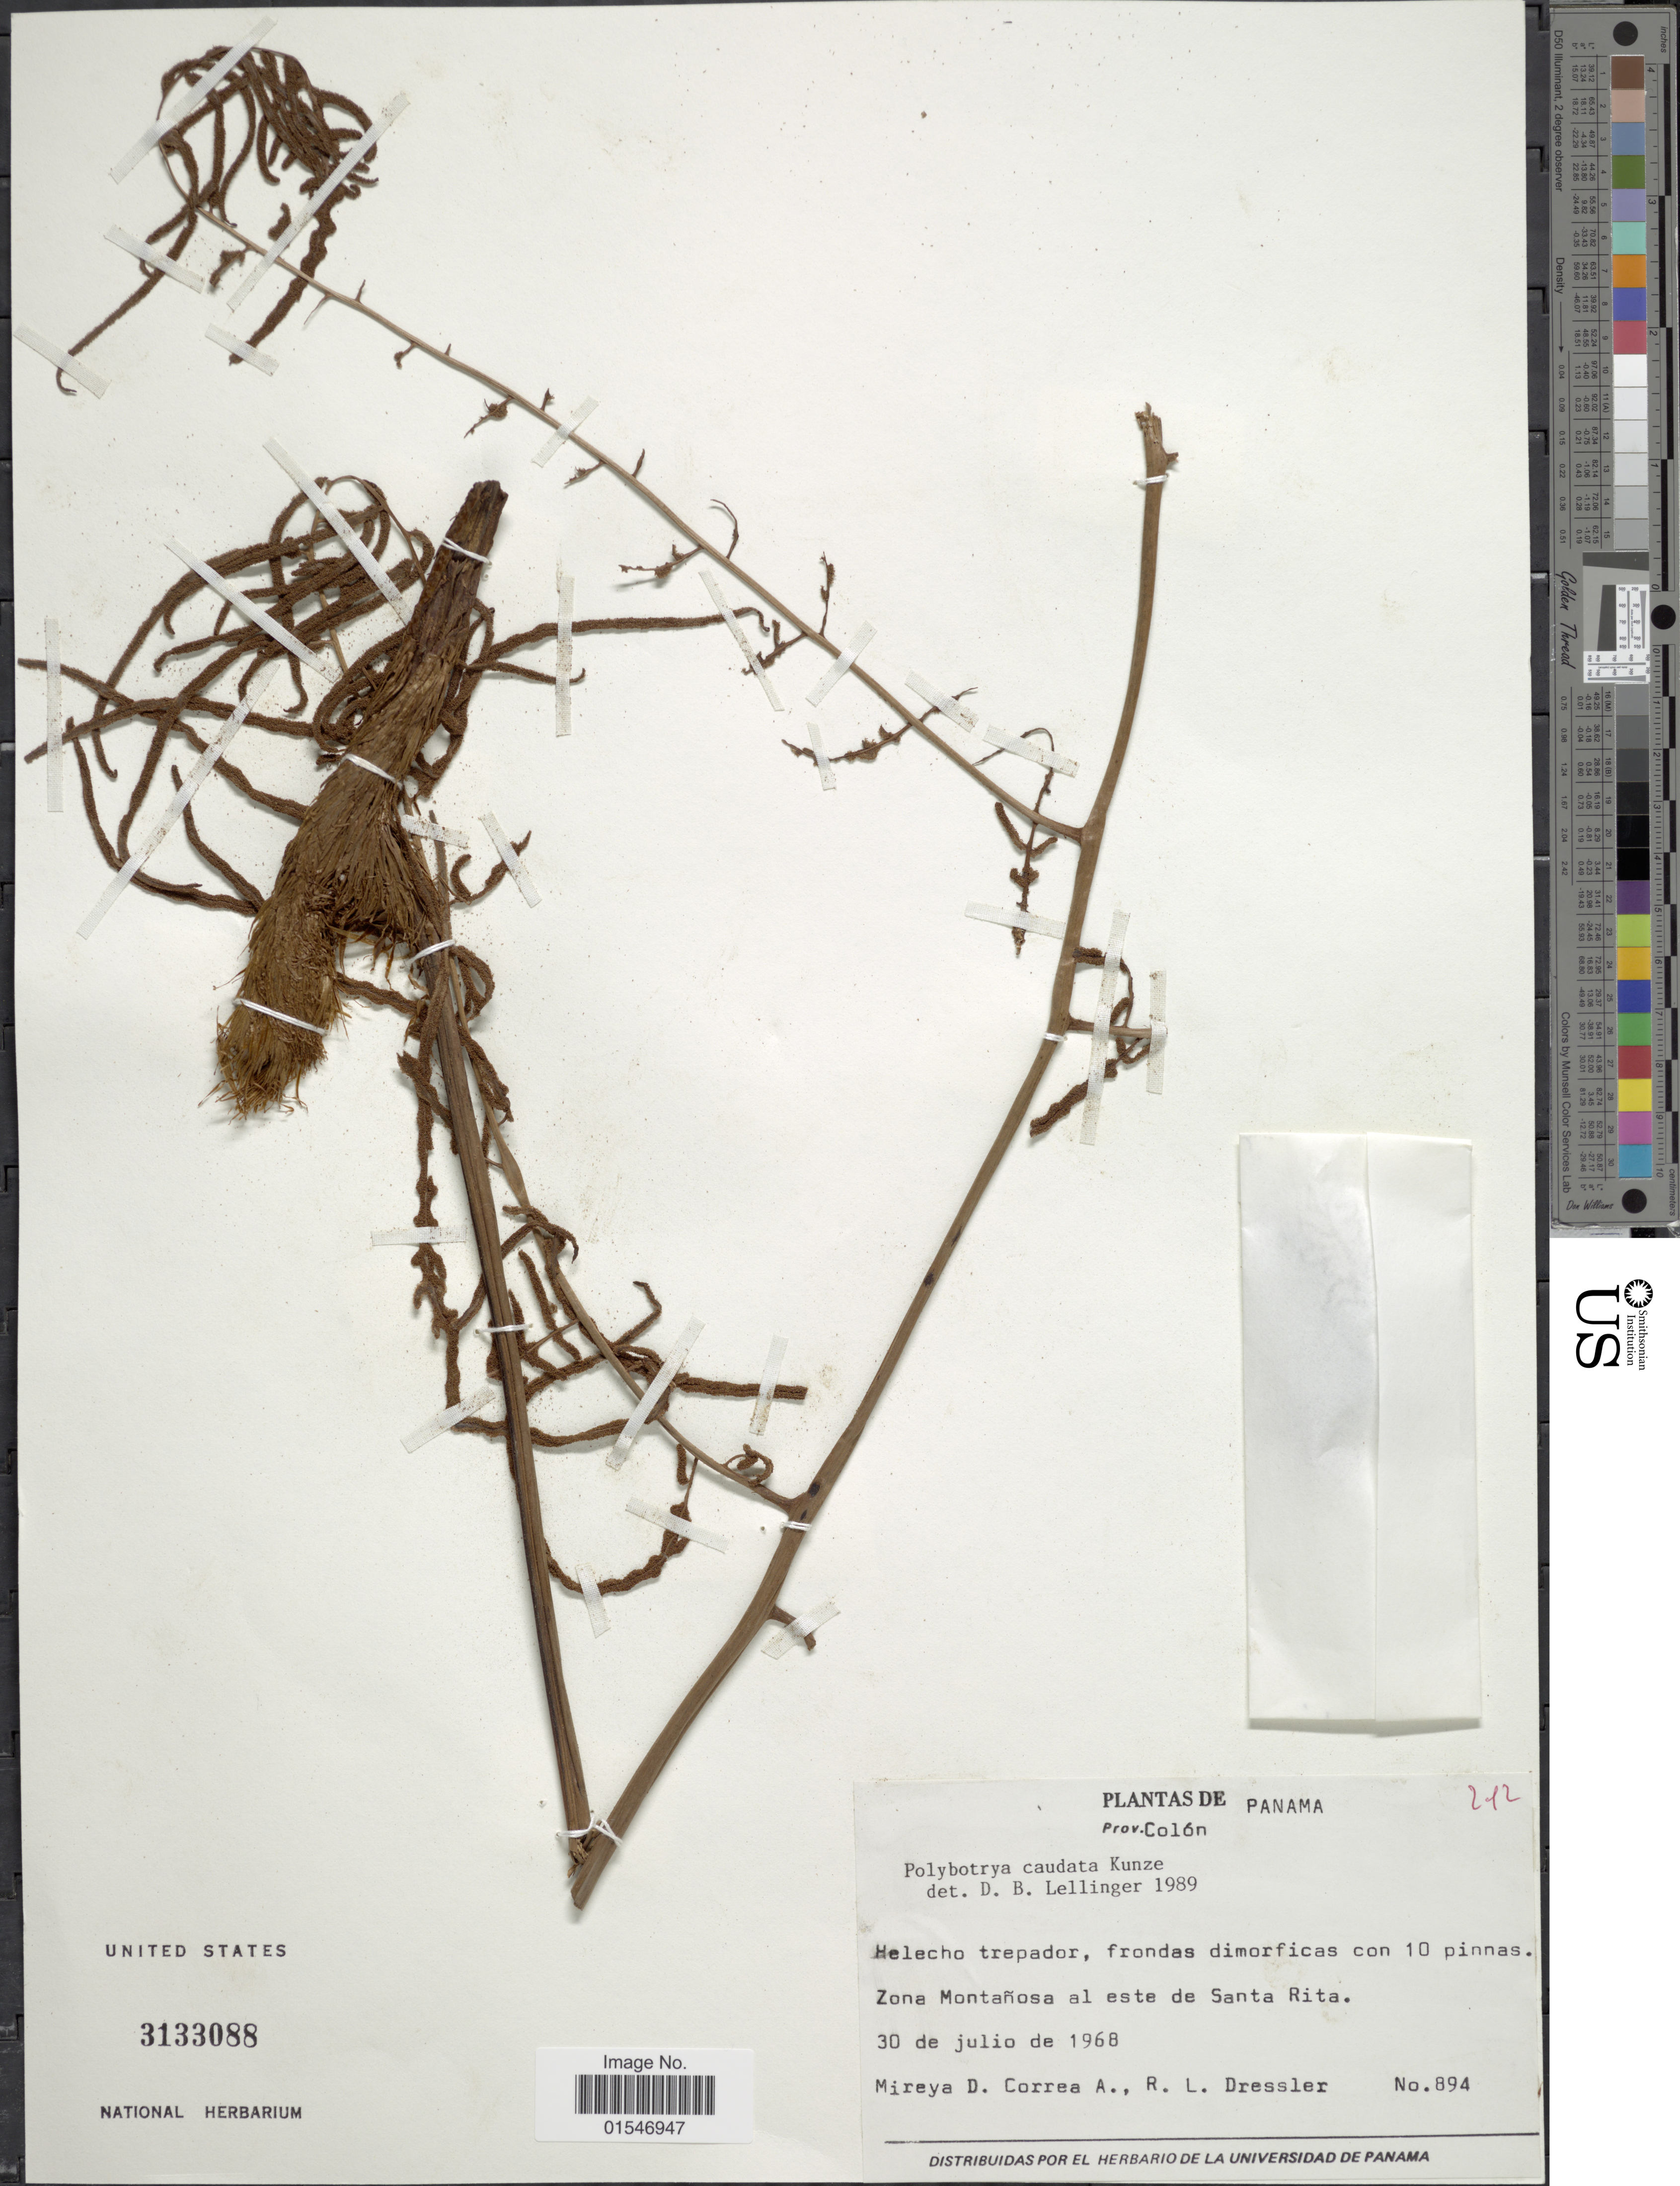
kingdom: Plantae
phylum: Tracheophyta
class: Polypodiopsida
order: Polypodiales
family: Dryopteridaceae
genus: Polybotrya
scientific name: Polybotrya caudata f. caudata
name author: Kunze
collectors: D. Mireya, A. Correa & R. Dressler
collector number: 894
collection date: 1968-07-30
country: Panama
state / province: Colón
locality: Panama, Prov. Colon. Zona Montanosa al este de Santa Rita.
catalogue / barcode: US 3133088